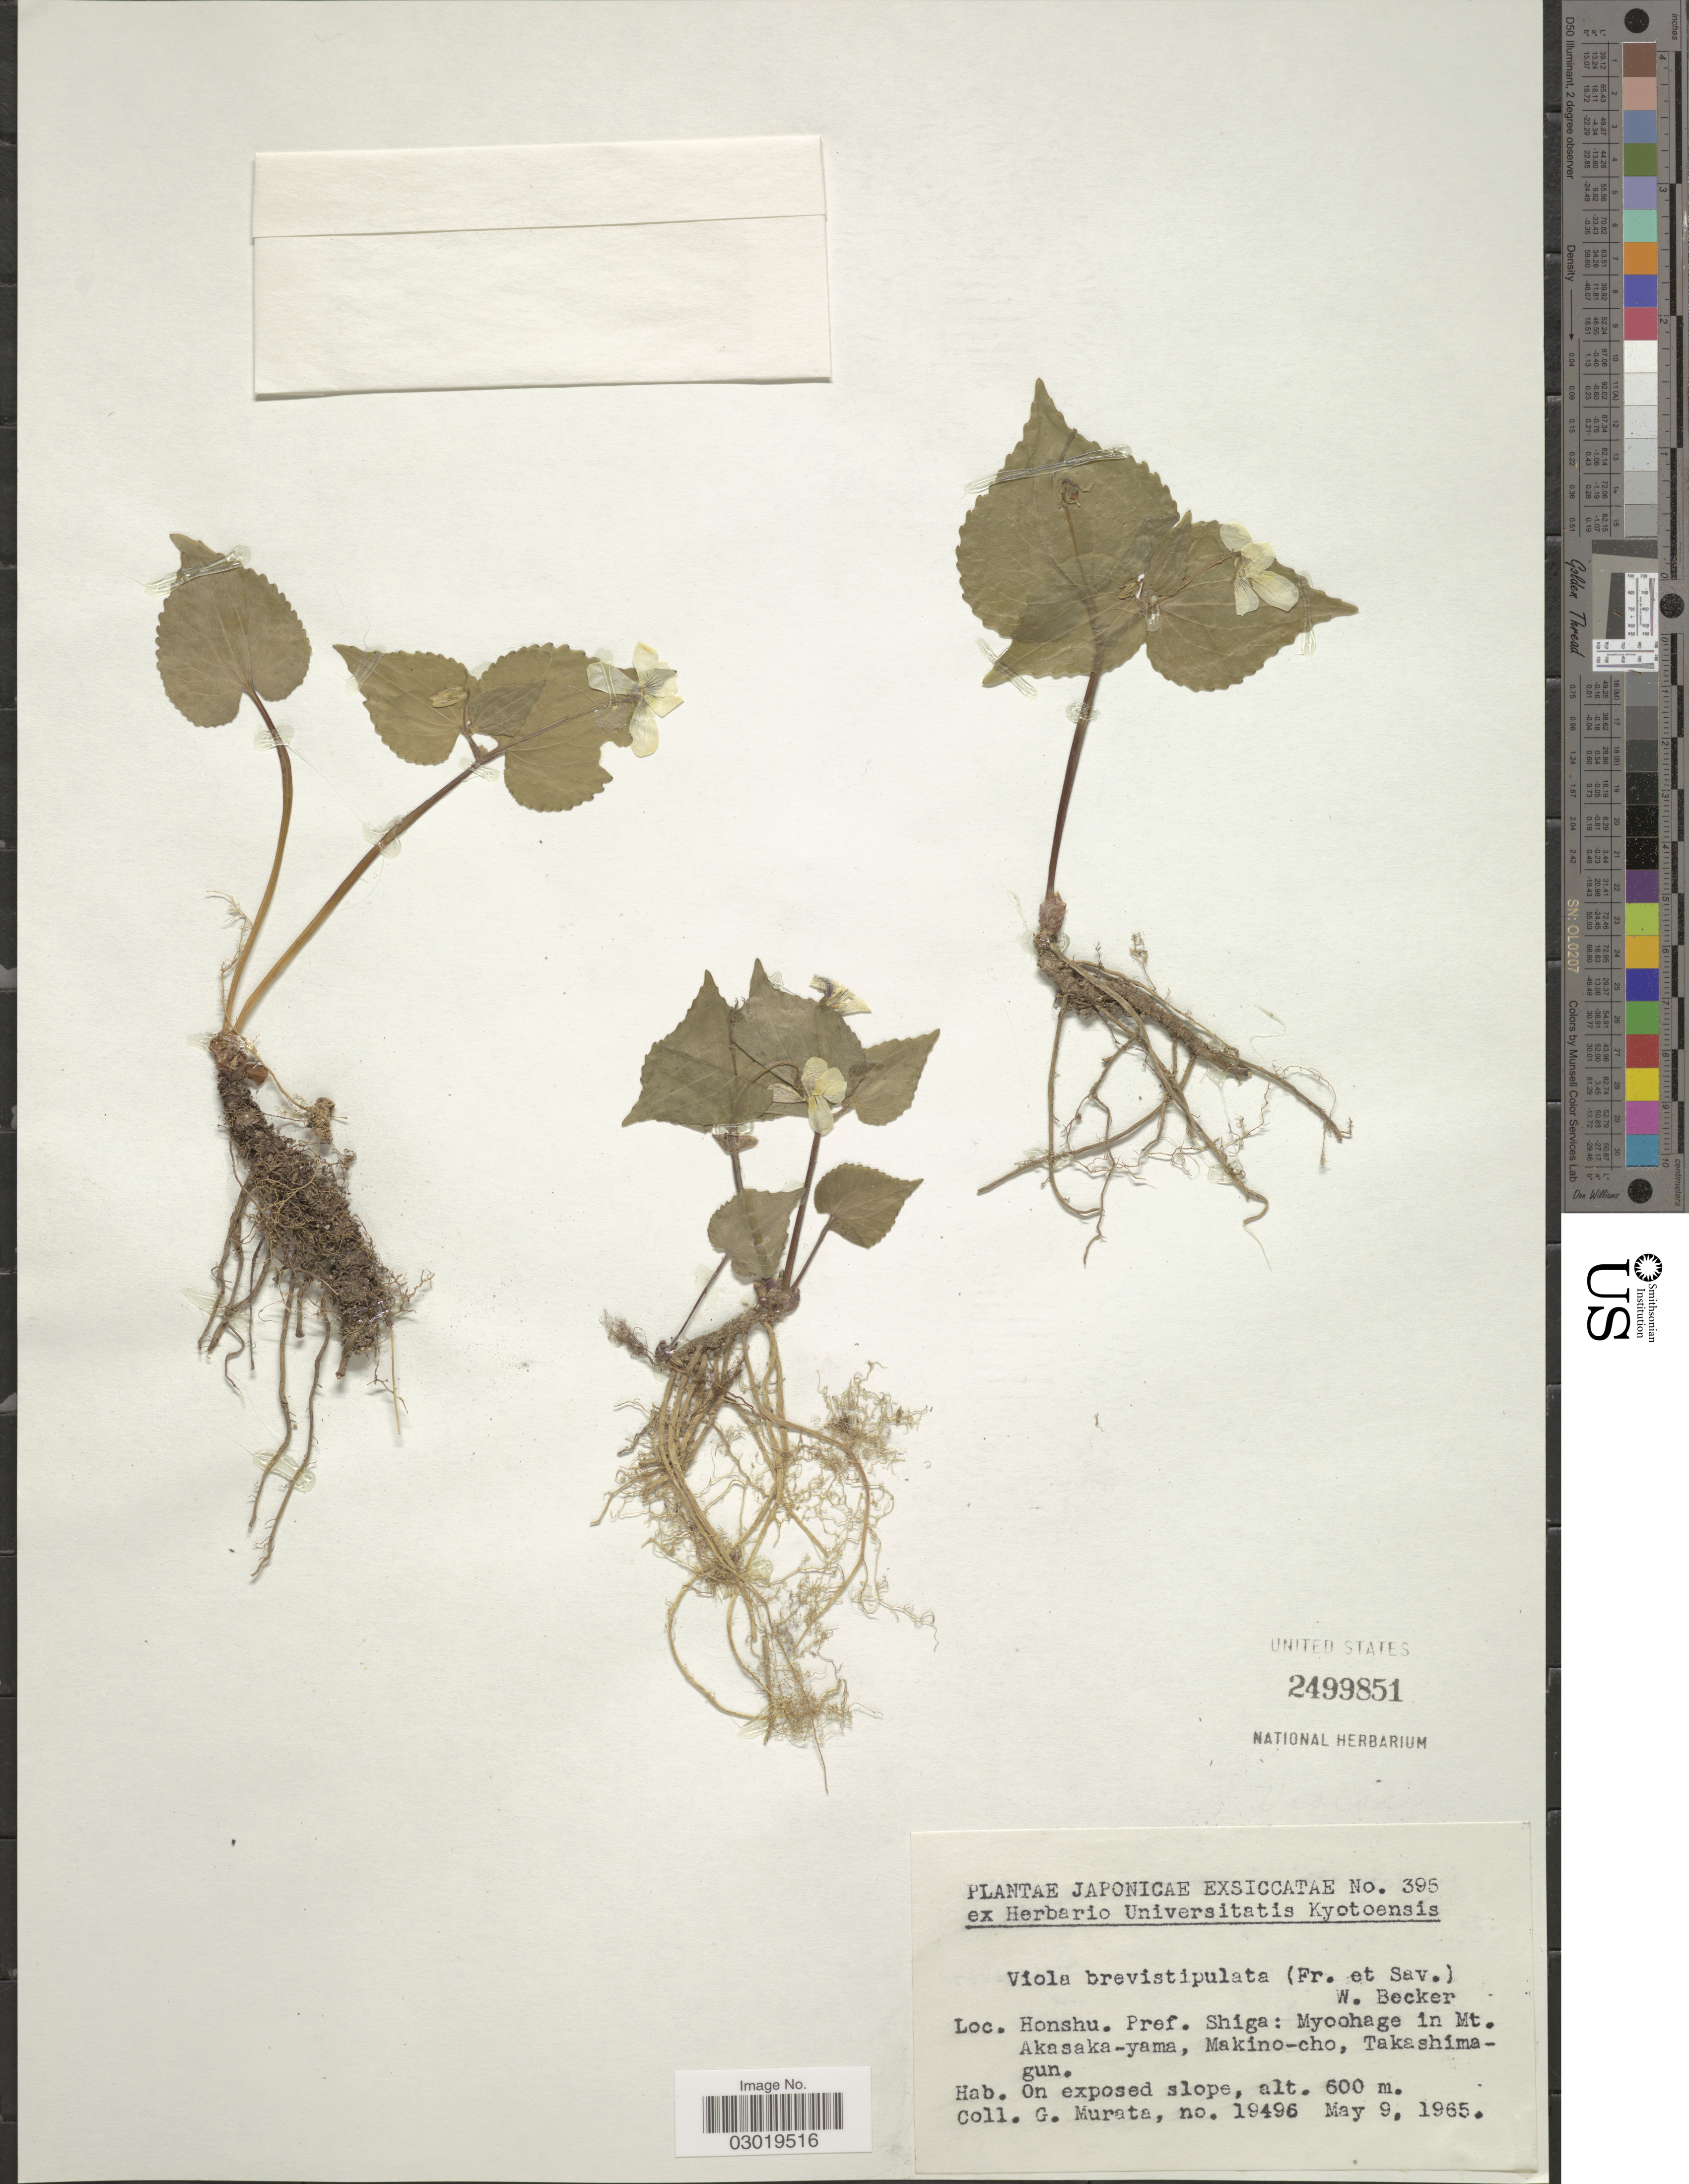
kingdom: Plantae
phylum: Tracheophyta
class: Magnoliopsida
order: Malpighiales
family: Violaceae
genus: Viola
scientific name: Viola brevistipulata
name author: (Franch. & Sav.) W. Becker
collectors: G. Murata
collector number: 19496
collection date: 1965-05-09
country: Japan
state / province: Siga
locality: Honshu. Pref. Shiga: Myoohage in Mt. Akasaka-yama, Makino-cho, Takashima-gun.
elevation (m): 600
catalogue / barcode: US 2499851